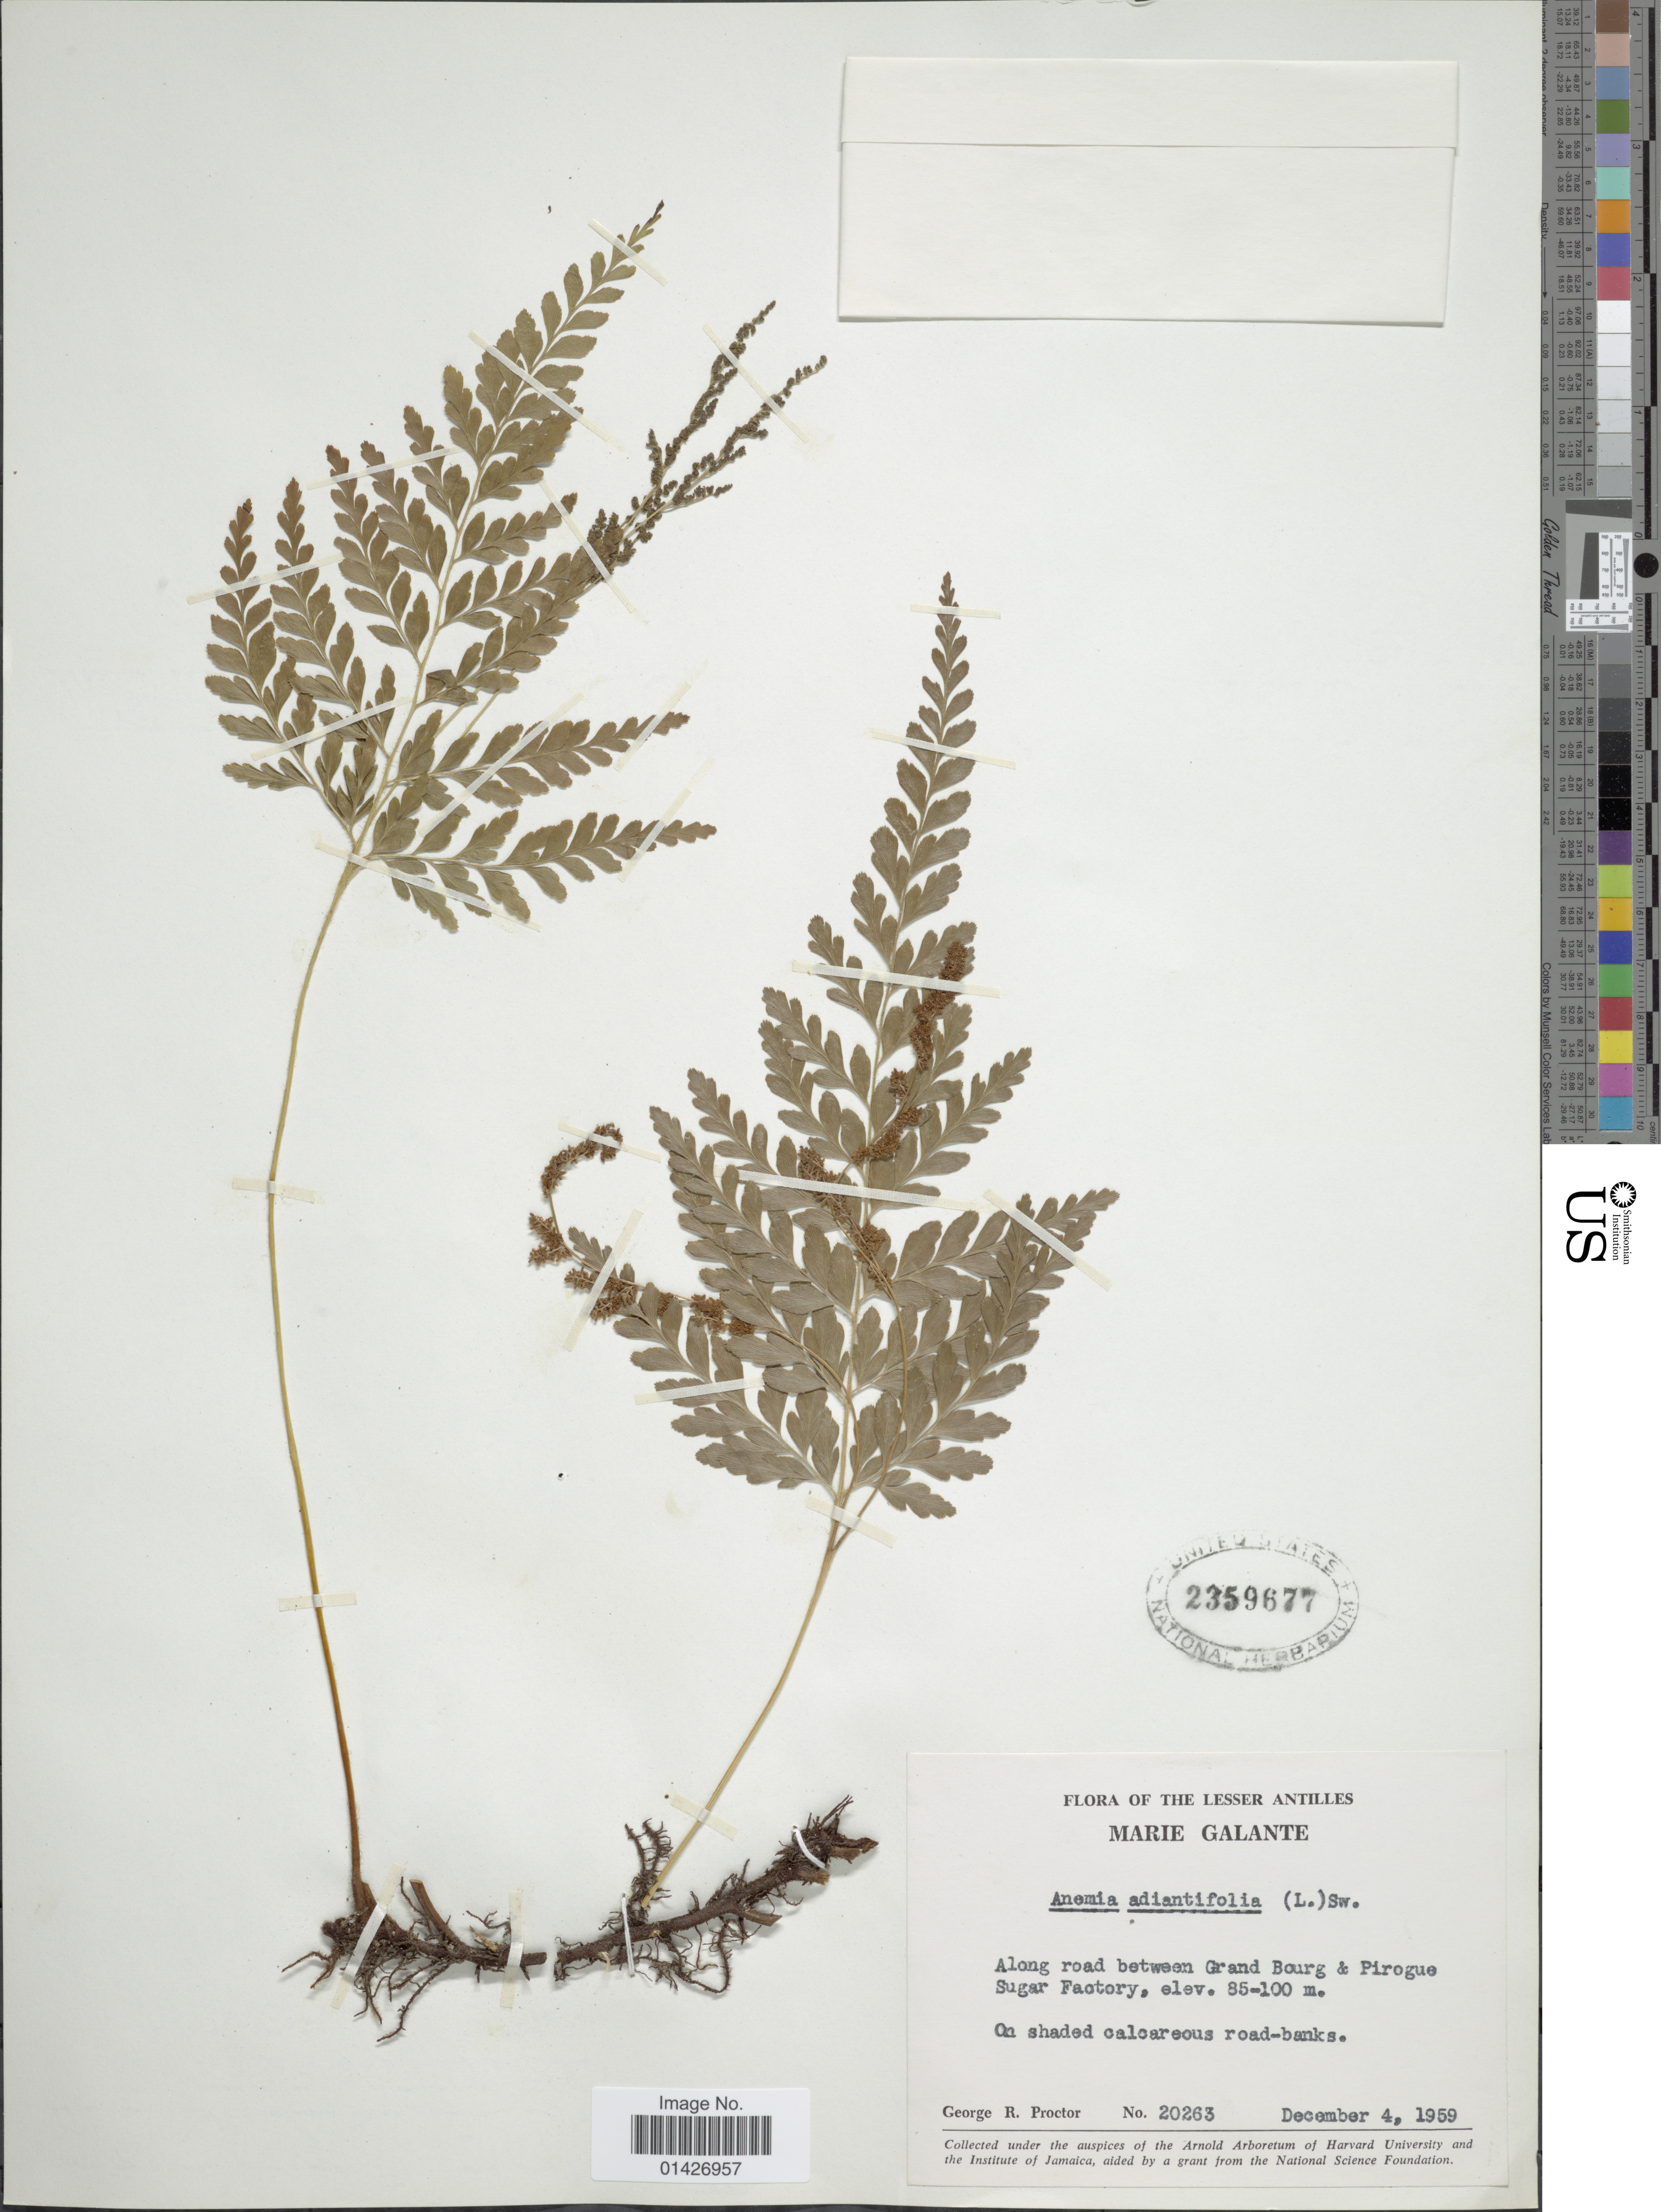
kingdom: Plantae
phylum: Tracheophyta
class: Polypodiopsida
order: Schizaeales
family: Anemiaceae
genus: Anemia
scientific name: Anemia adiantifolia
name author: (L.) Sw.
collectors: G. R. Proctor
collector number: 20263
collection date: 1959-12-04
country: Guadeloupe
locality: The Lesser Antilles, Marie Galante, Along road between Grand Bourg & Pirogue Sugar Factory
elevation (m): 85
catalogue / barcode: US 2359677